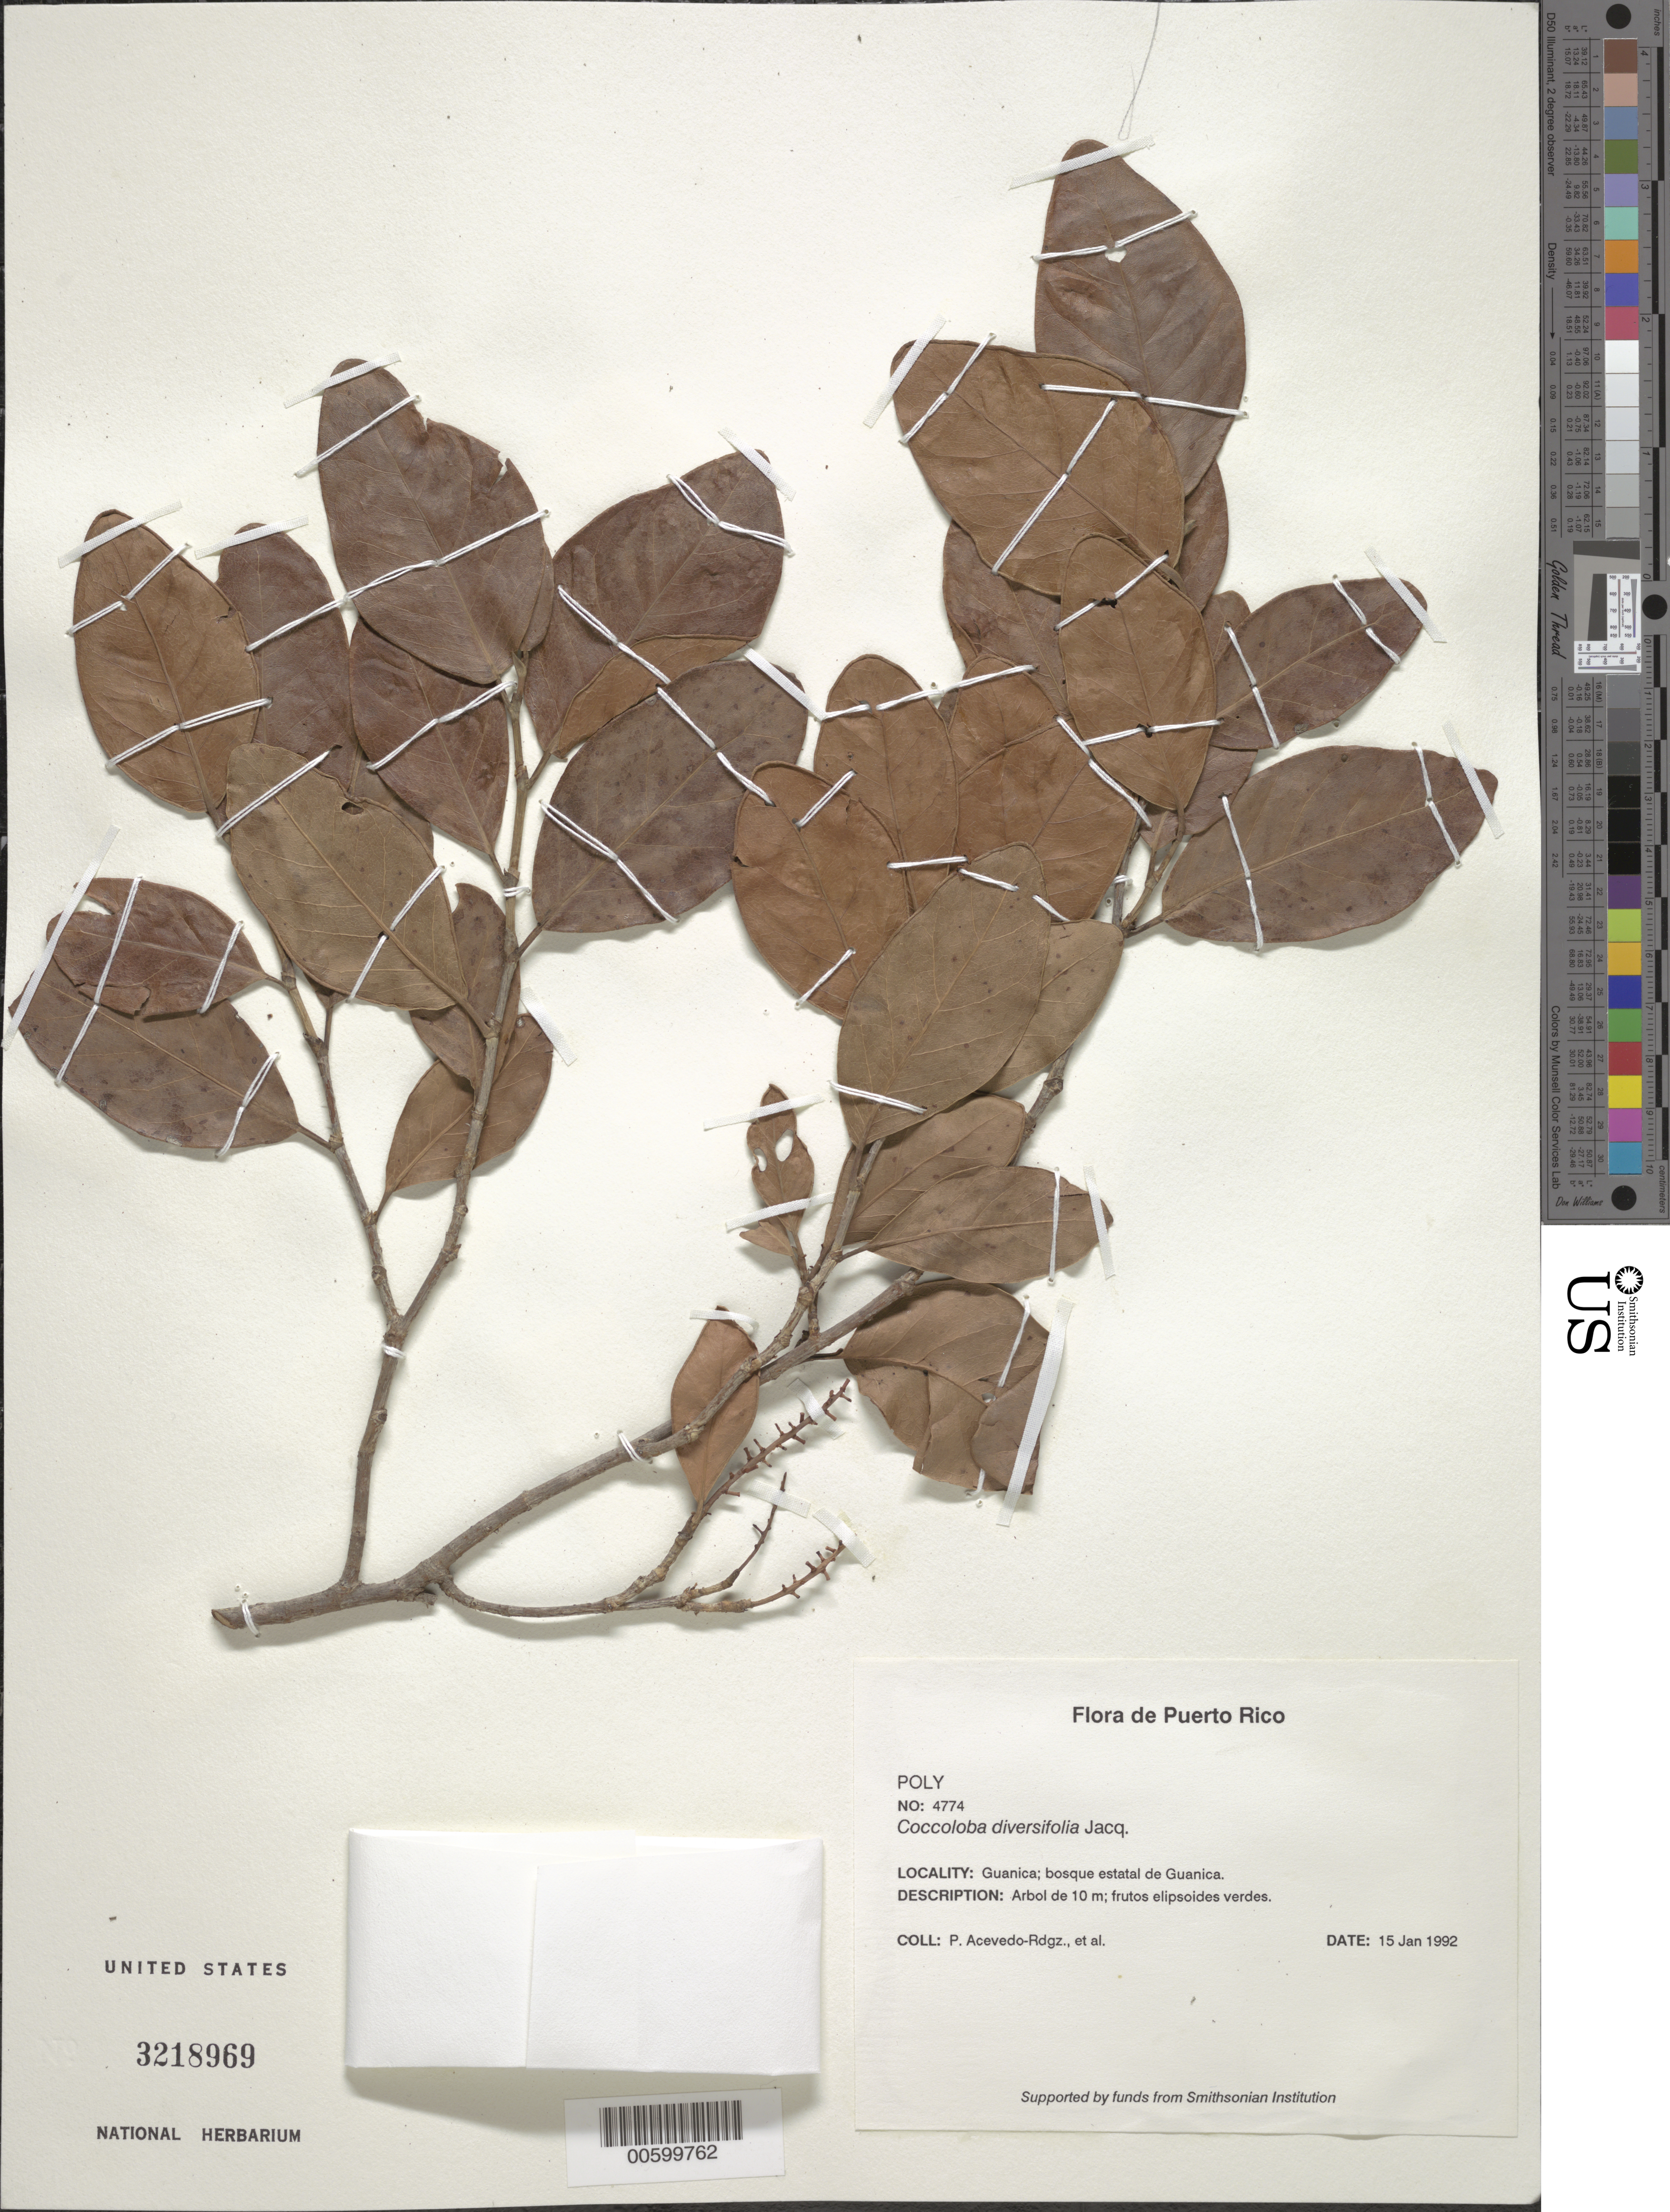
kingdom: Plantae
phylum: Tracheophyta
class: Magnoliopsida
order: Caryophyllales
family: Polygonaceae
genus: Coccoloba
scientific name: Coccoloba diversifolia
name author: Jacq.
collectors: P. Acevedo-Rodr.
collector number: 4774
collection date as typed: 15 Jan 1992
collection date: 1992-01-15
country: Puerto Rico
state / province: Guánica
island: Puerto Rico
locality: Guánica; Bosque estatal de Guánica;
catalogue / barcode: US 3218969